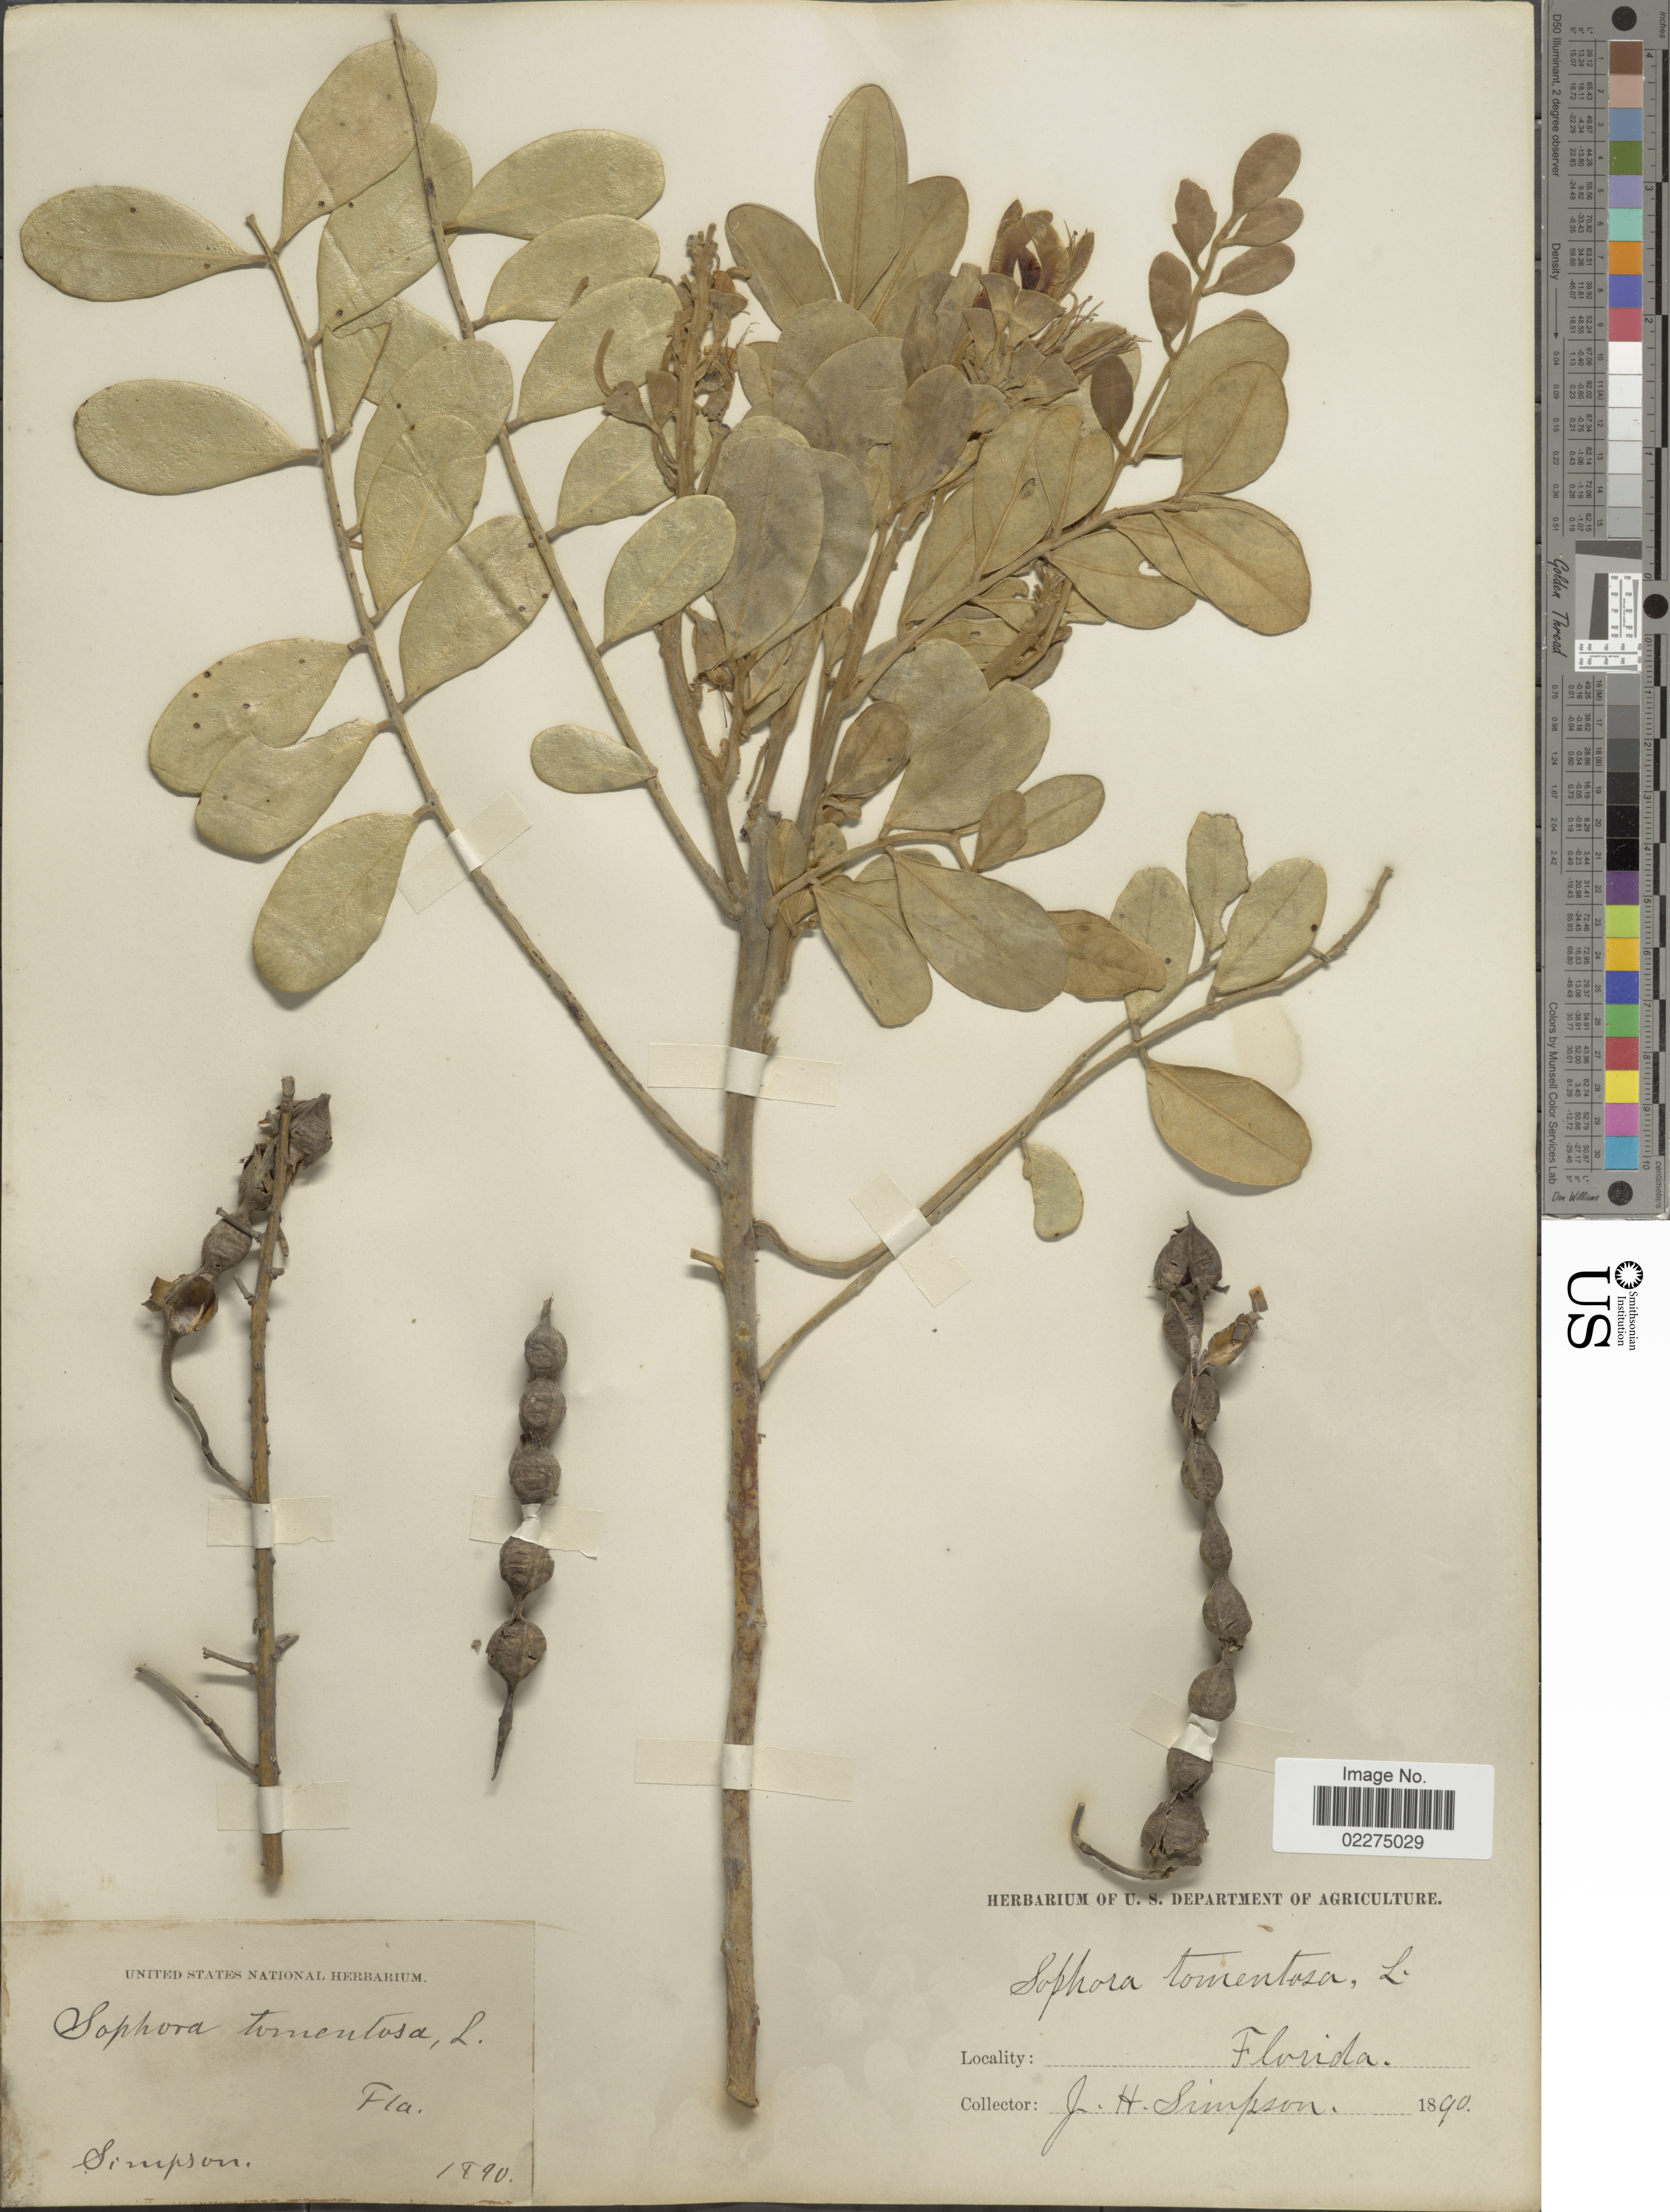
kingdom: Plantae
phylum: Tracheophyta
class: Magnoliopsida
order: Fabales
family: Fabaceae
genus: Sophora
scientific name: Sophora tomentosa var. truncata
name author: Torr. & A. Gray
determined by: Strong, Mark T., (BOT), Smithsonian Institution - National Museum of Natural History (UNITED STATES)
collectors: J. H. Simpson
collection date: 1890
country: United States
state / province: Florida